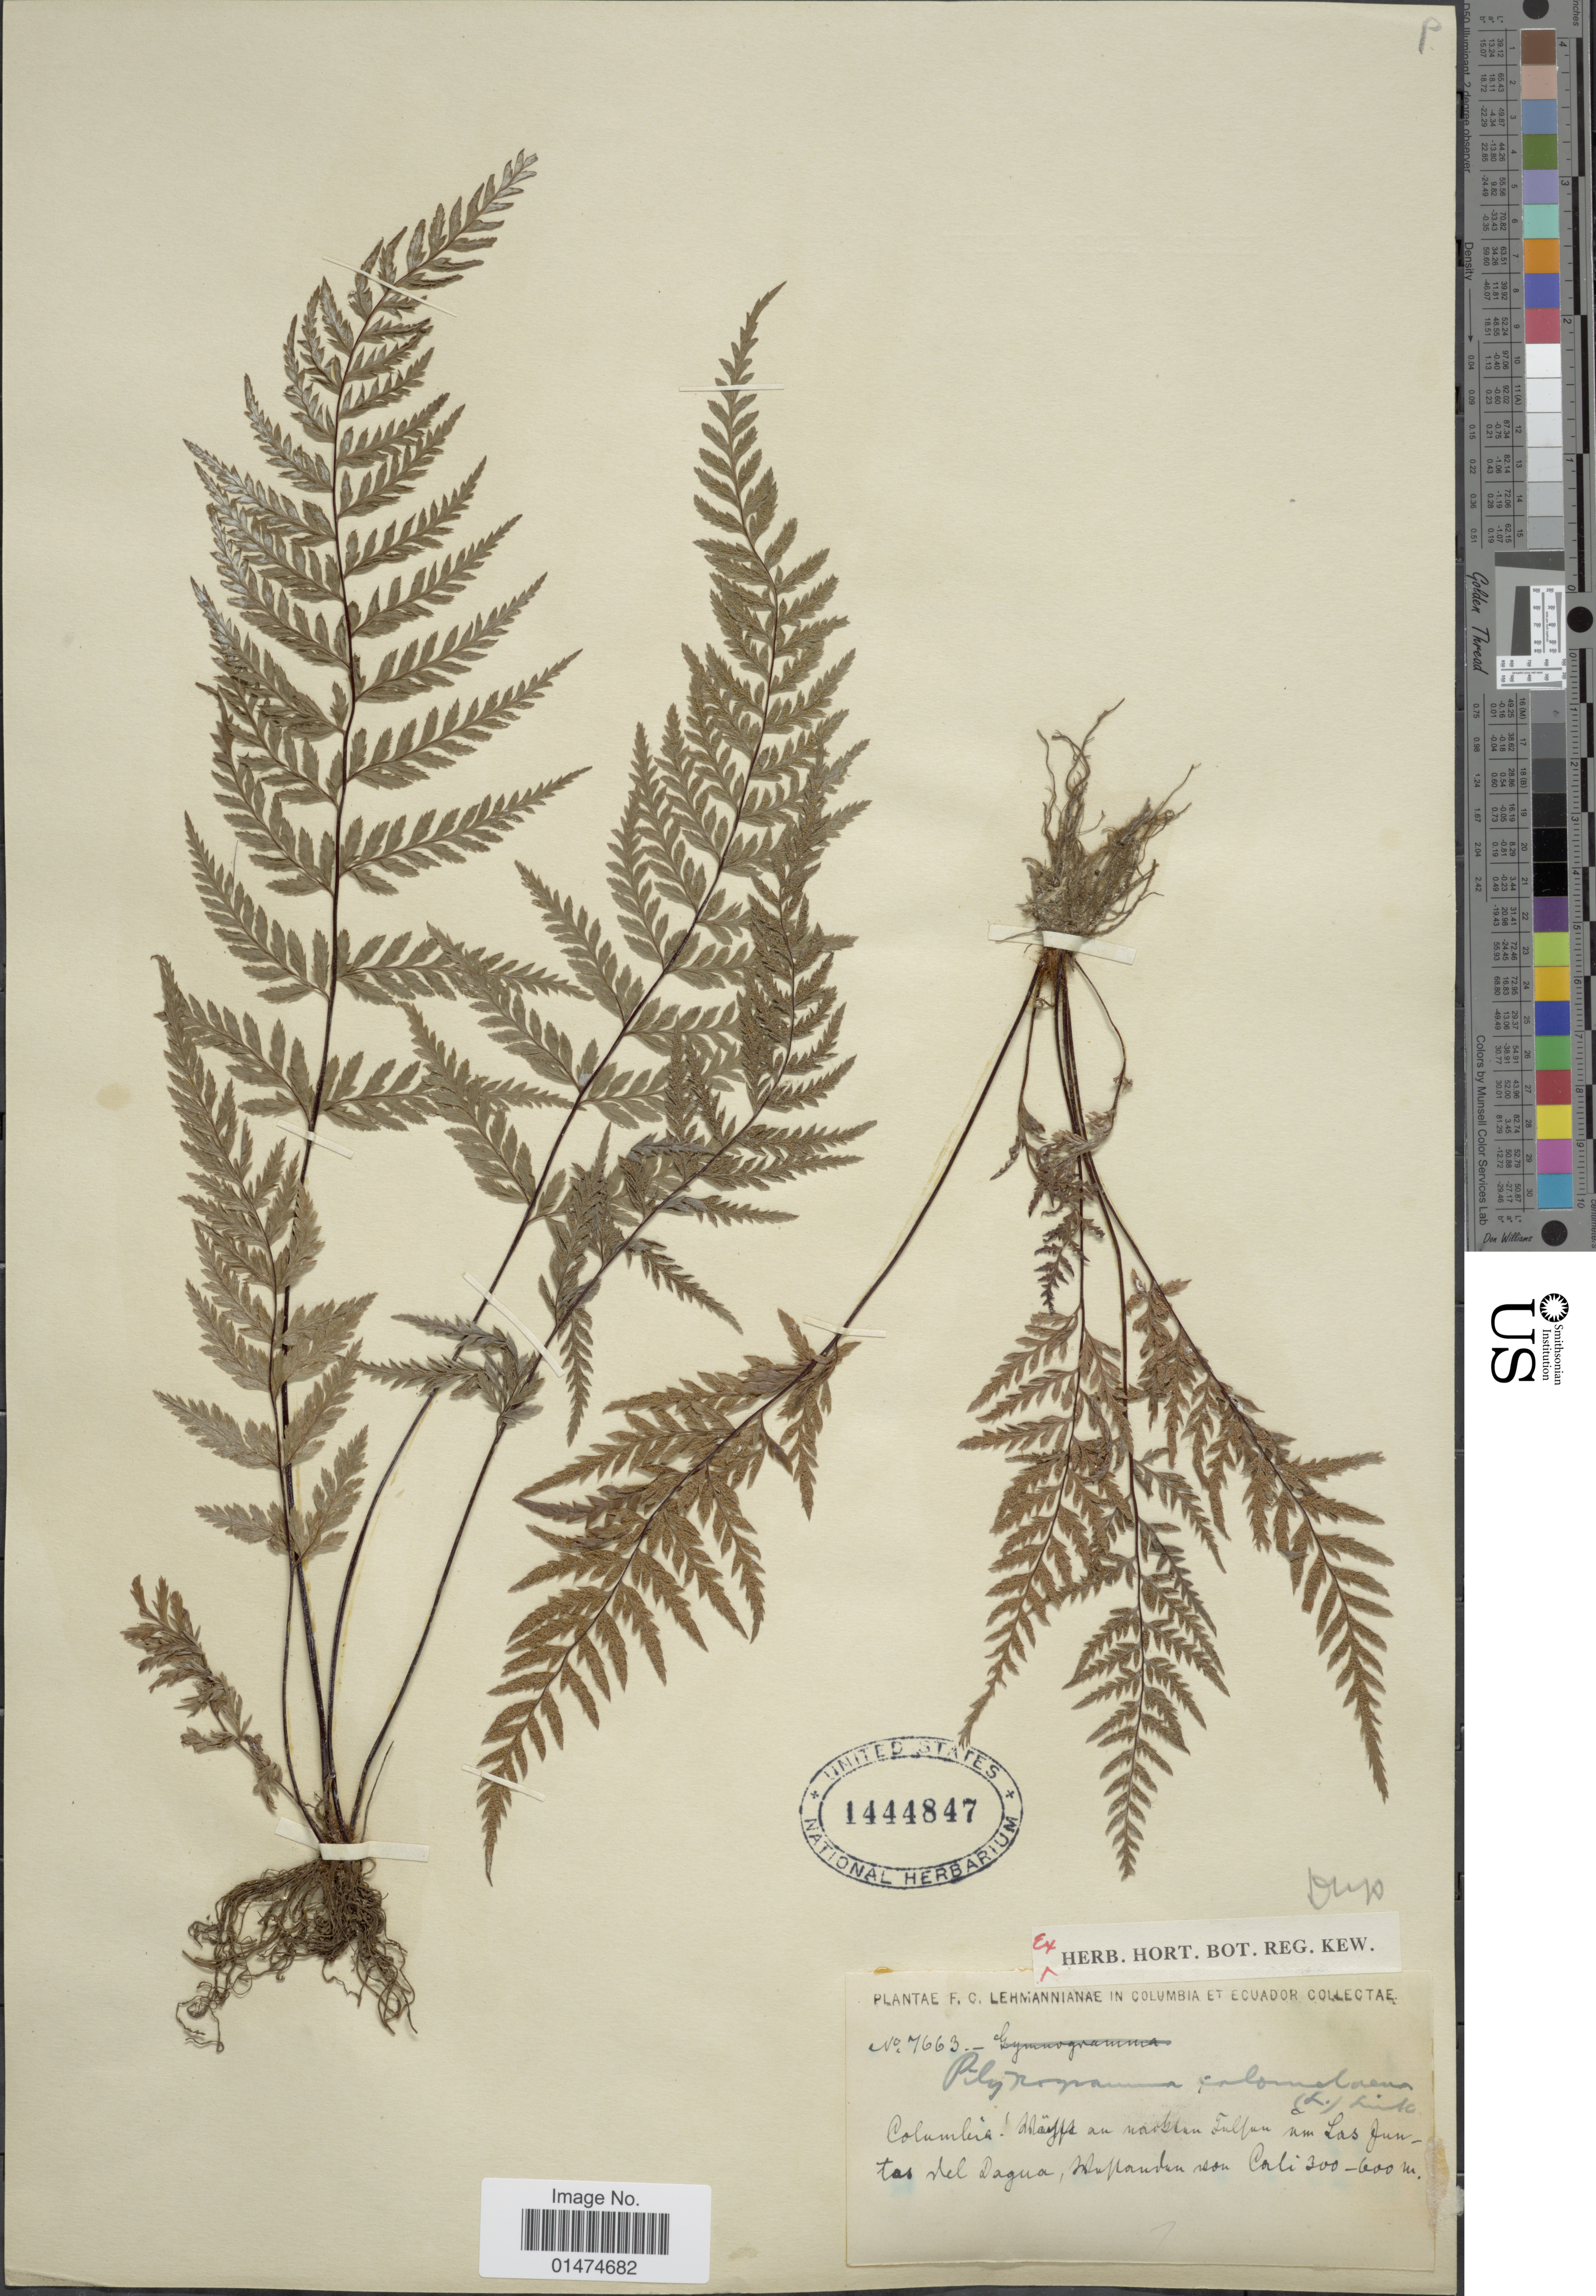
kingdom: Plantae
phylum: Tracheophyta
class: Polypodiopsida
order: Polypodiales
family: Pteridaceae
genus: Pityrogramma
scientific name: Pityrogramma calomelanos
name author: (L.) Link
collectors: F. C. Lehmann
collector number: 7663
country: Colombia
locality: Los Juntas del Dagua.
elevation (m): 300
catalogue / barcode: US 1444847